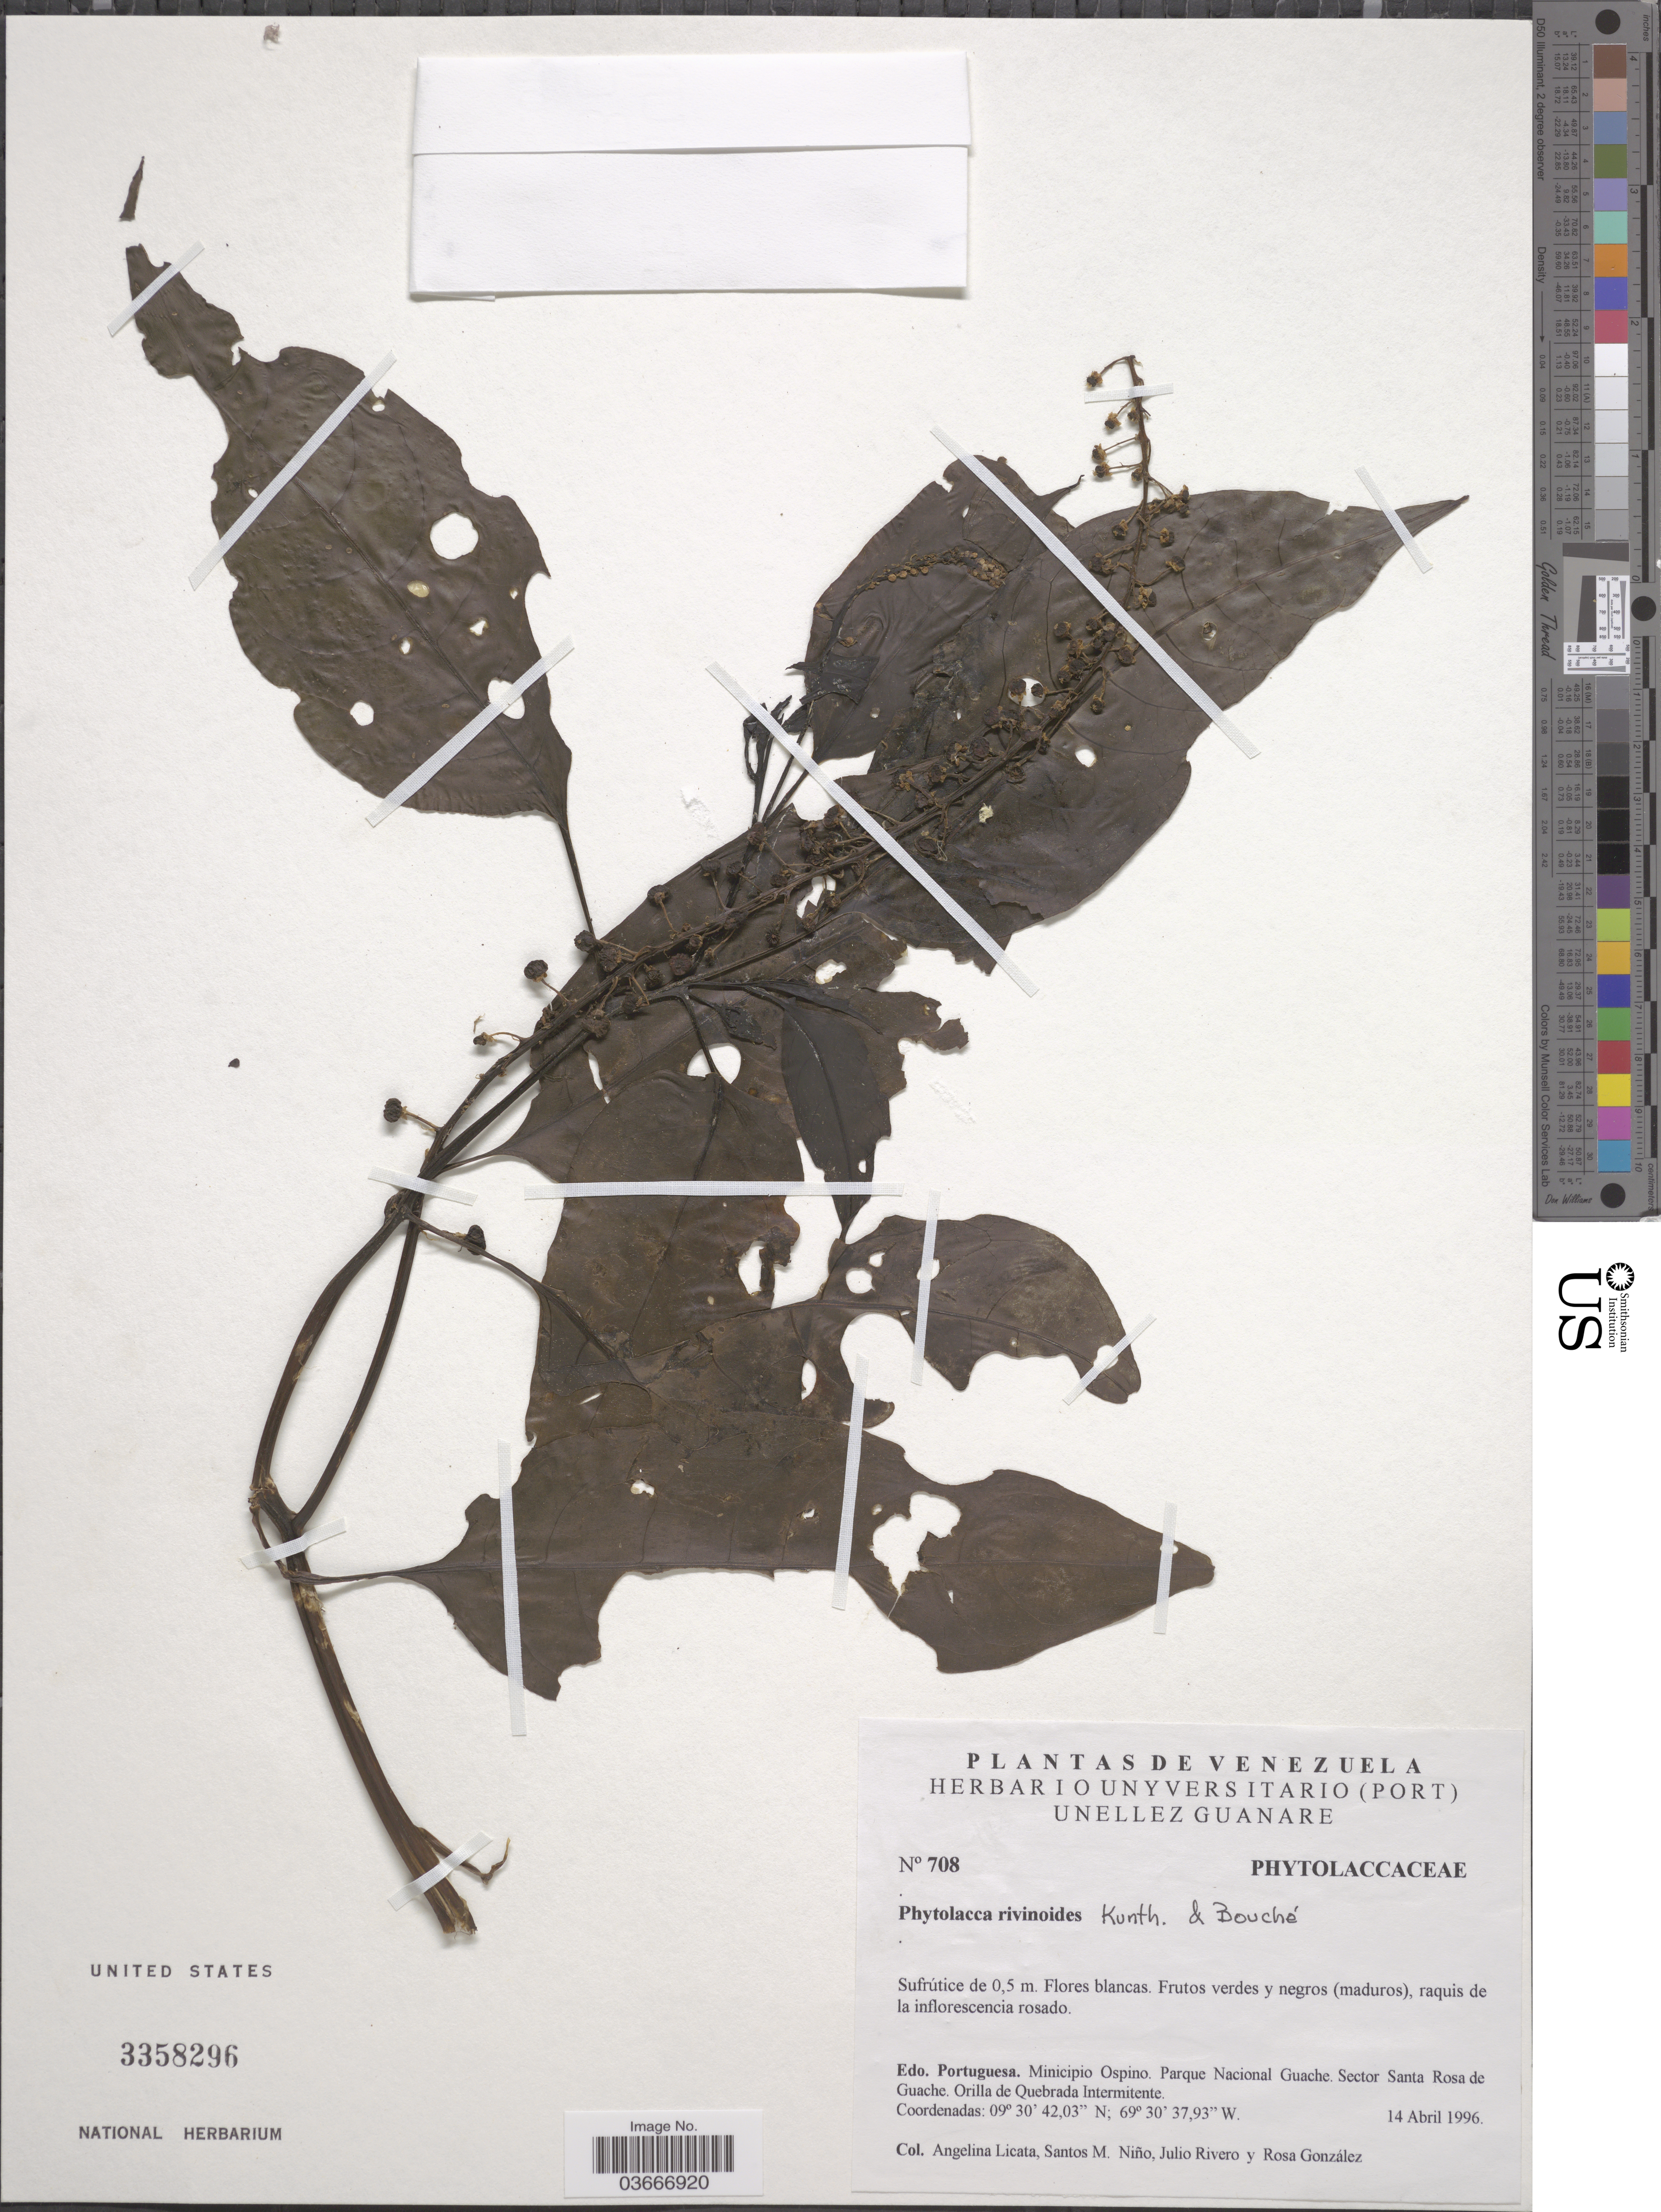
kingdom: Plantae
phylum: Tracheophyta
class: Magnoliopsida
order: Caryophyllales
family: Phytolaccaceae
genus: Phytolacca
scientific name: Phytolacca rivinoides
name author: Kunth & C.D. Bouché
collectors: A. Licata, S. M. Niño, J. Rivero & R. González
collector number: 708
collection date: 1996-04-14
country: Venezuela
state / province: Portuguesa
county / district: Ospino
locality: Parque Nacional Guache. Sector Santa Rosa de Guache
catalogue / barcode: US 3358296